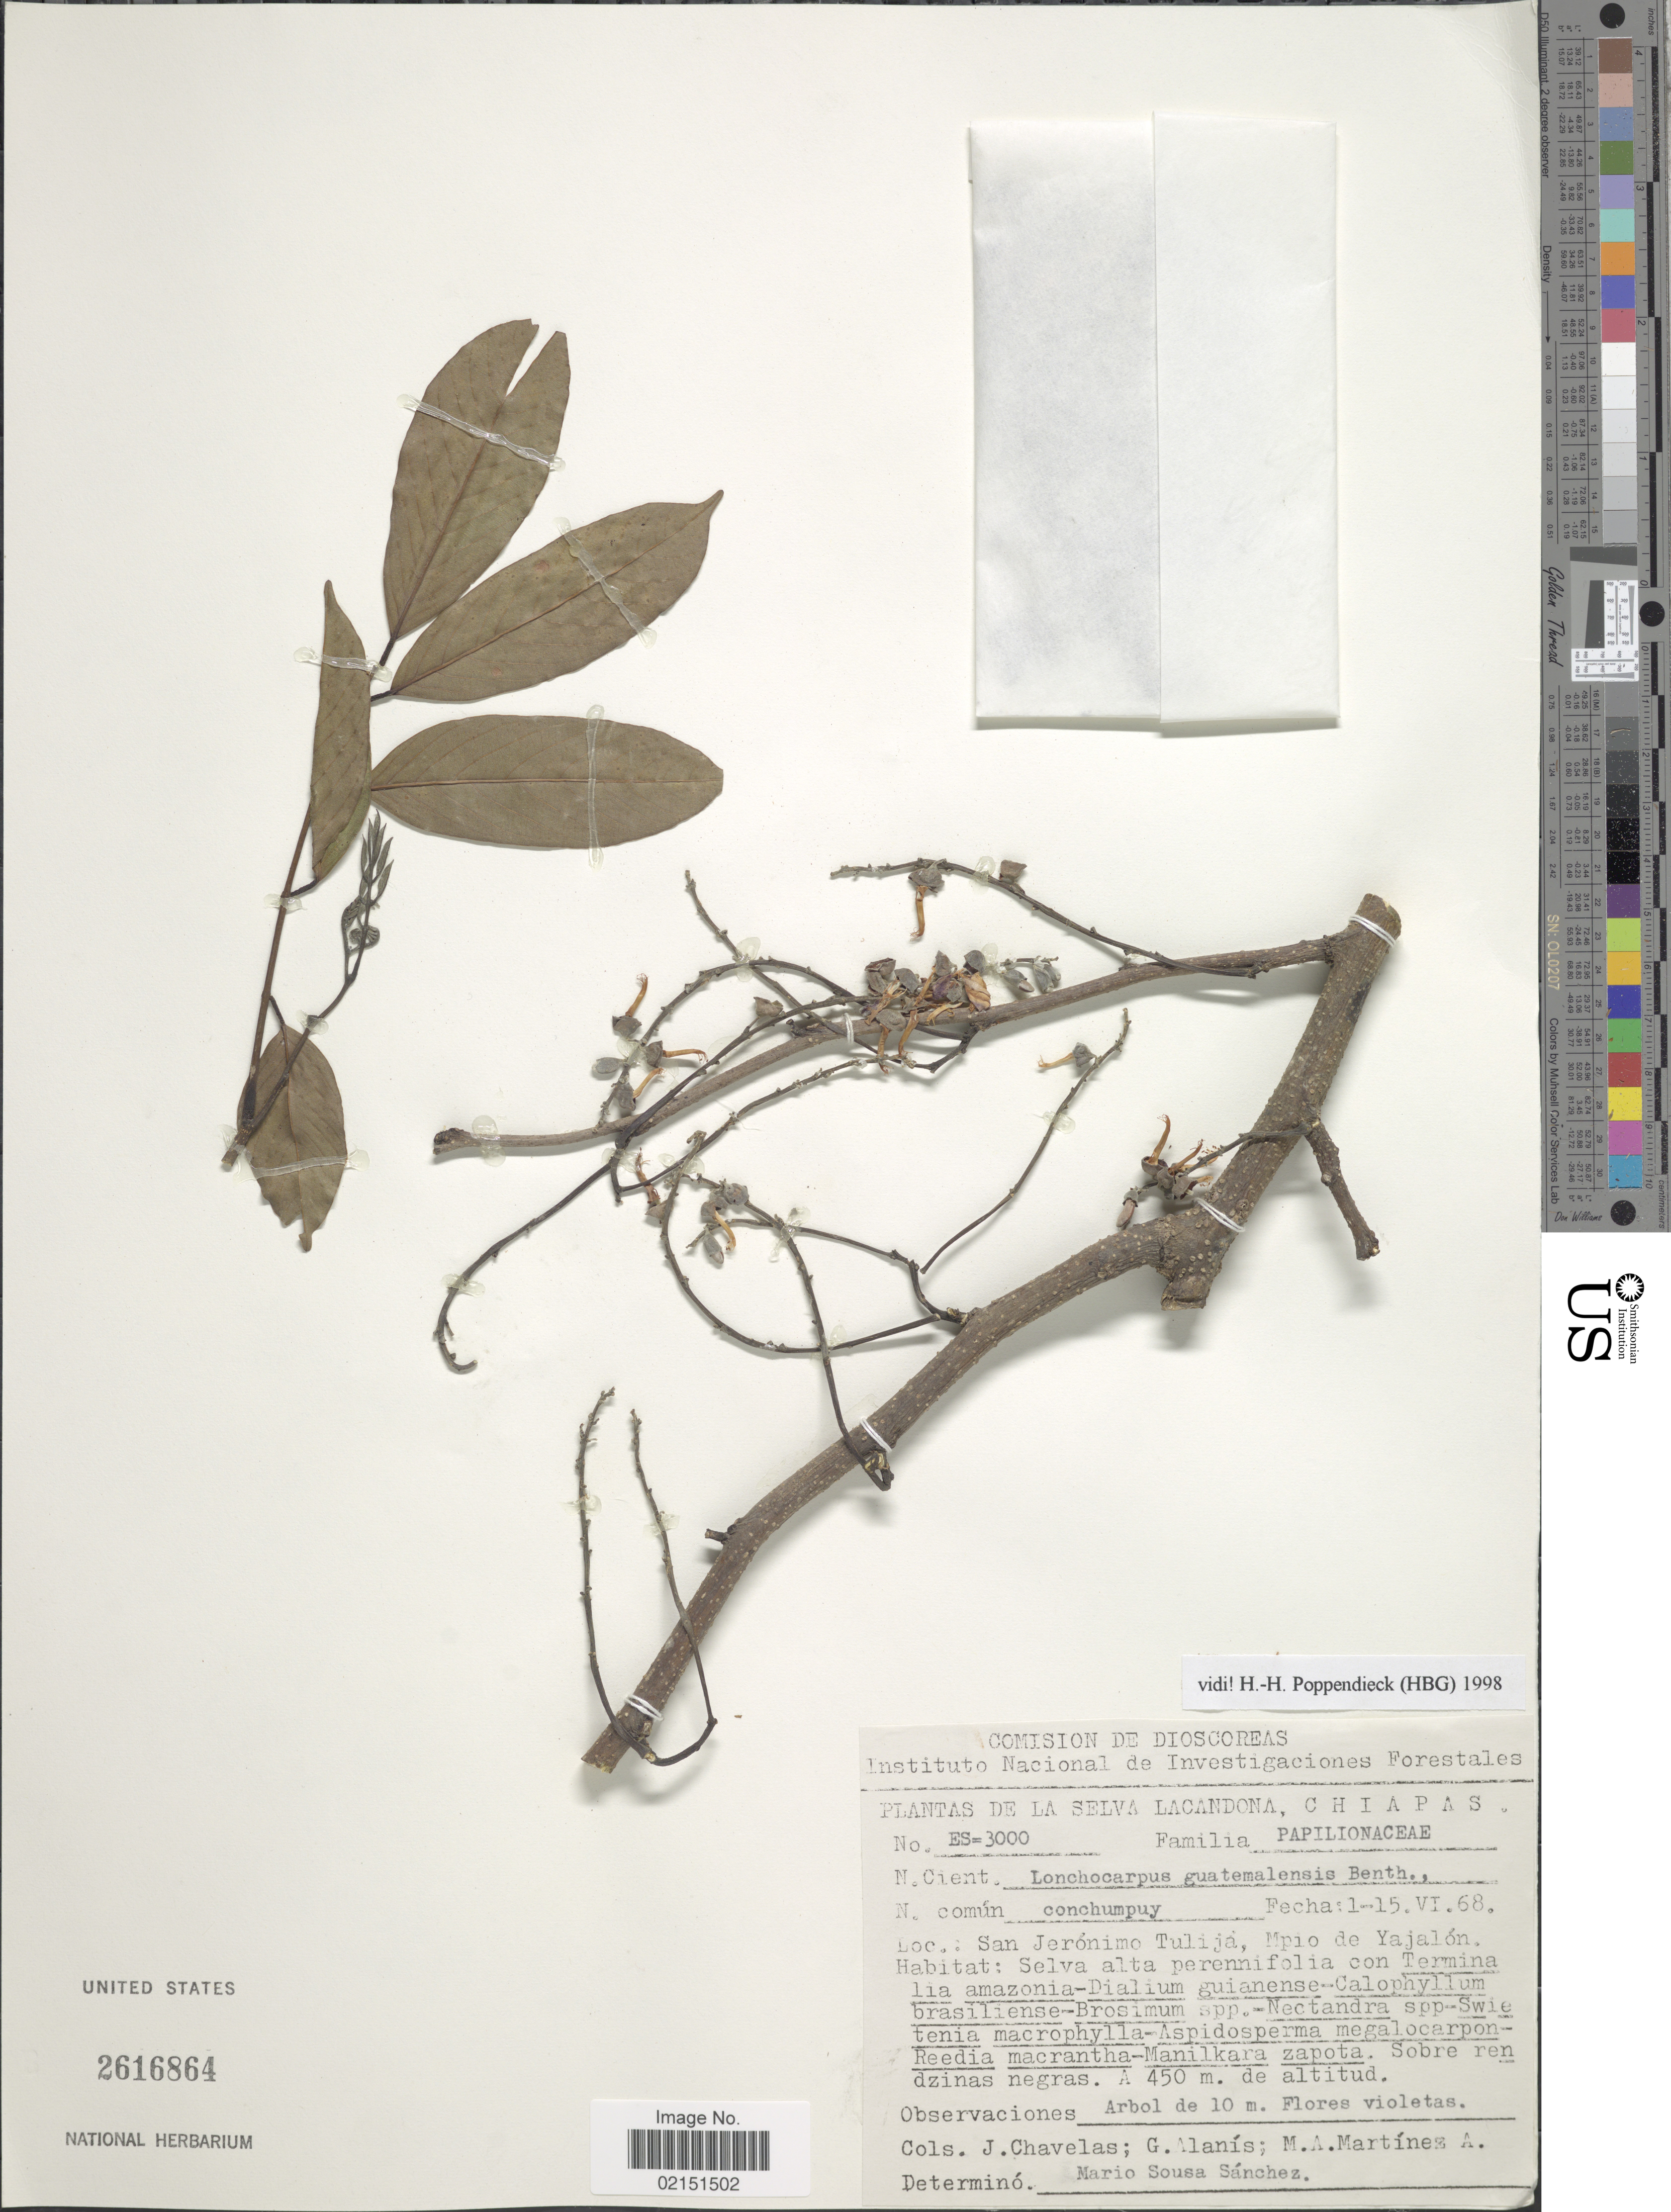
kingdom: Plantae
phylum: Tracheophyta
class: Magnoliopsida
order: Fabales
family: Fabaceae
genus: Lonchocarpus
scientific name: Lonchocarpus guatemalensis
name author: Benth.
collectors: Chavelas, J., G. Alanis & M. A. Martínez Alfaro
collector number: ES=3000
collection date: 1968-06-01/1968-06-15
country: Mexico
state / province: Chiapas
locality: La selva Lacandona, Chiapas. San Jeronimo Tulija, Mpio de Yajalon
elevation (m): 450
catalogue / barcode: US 2616864